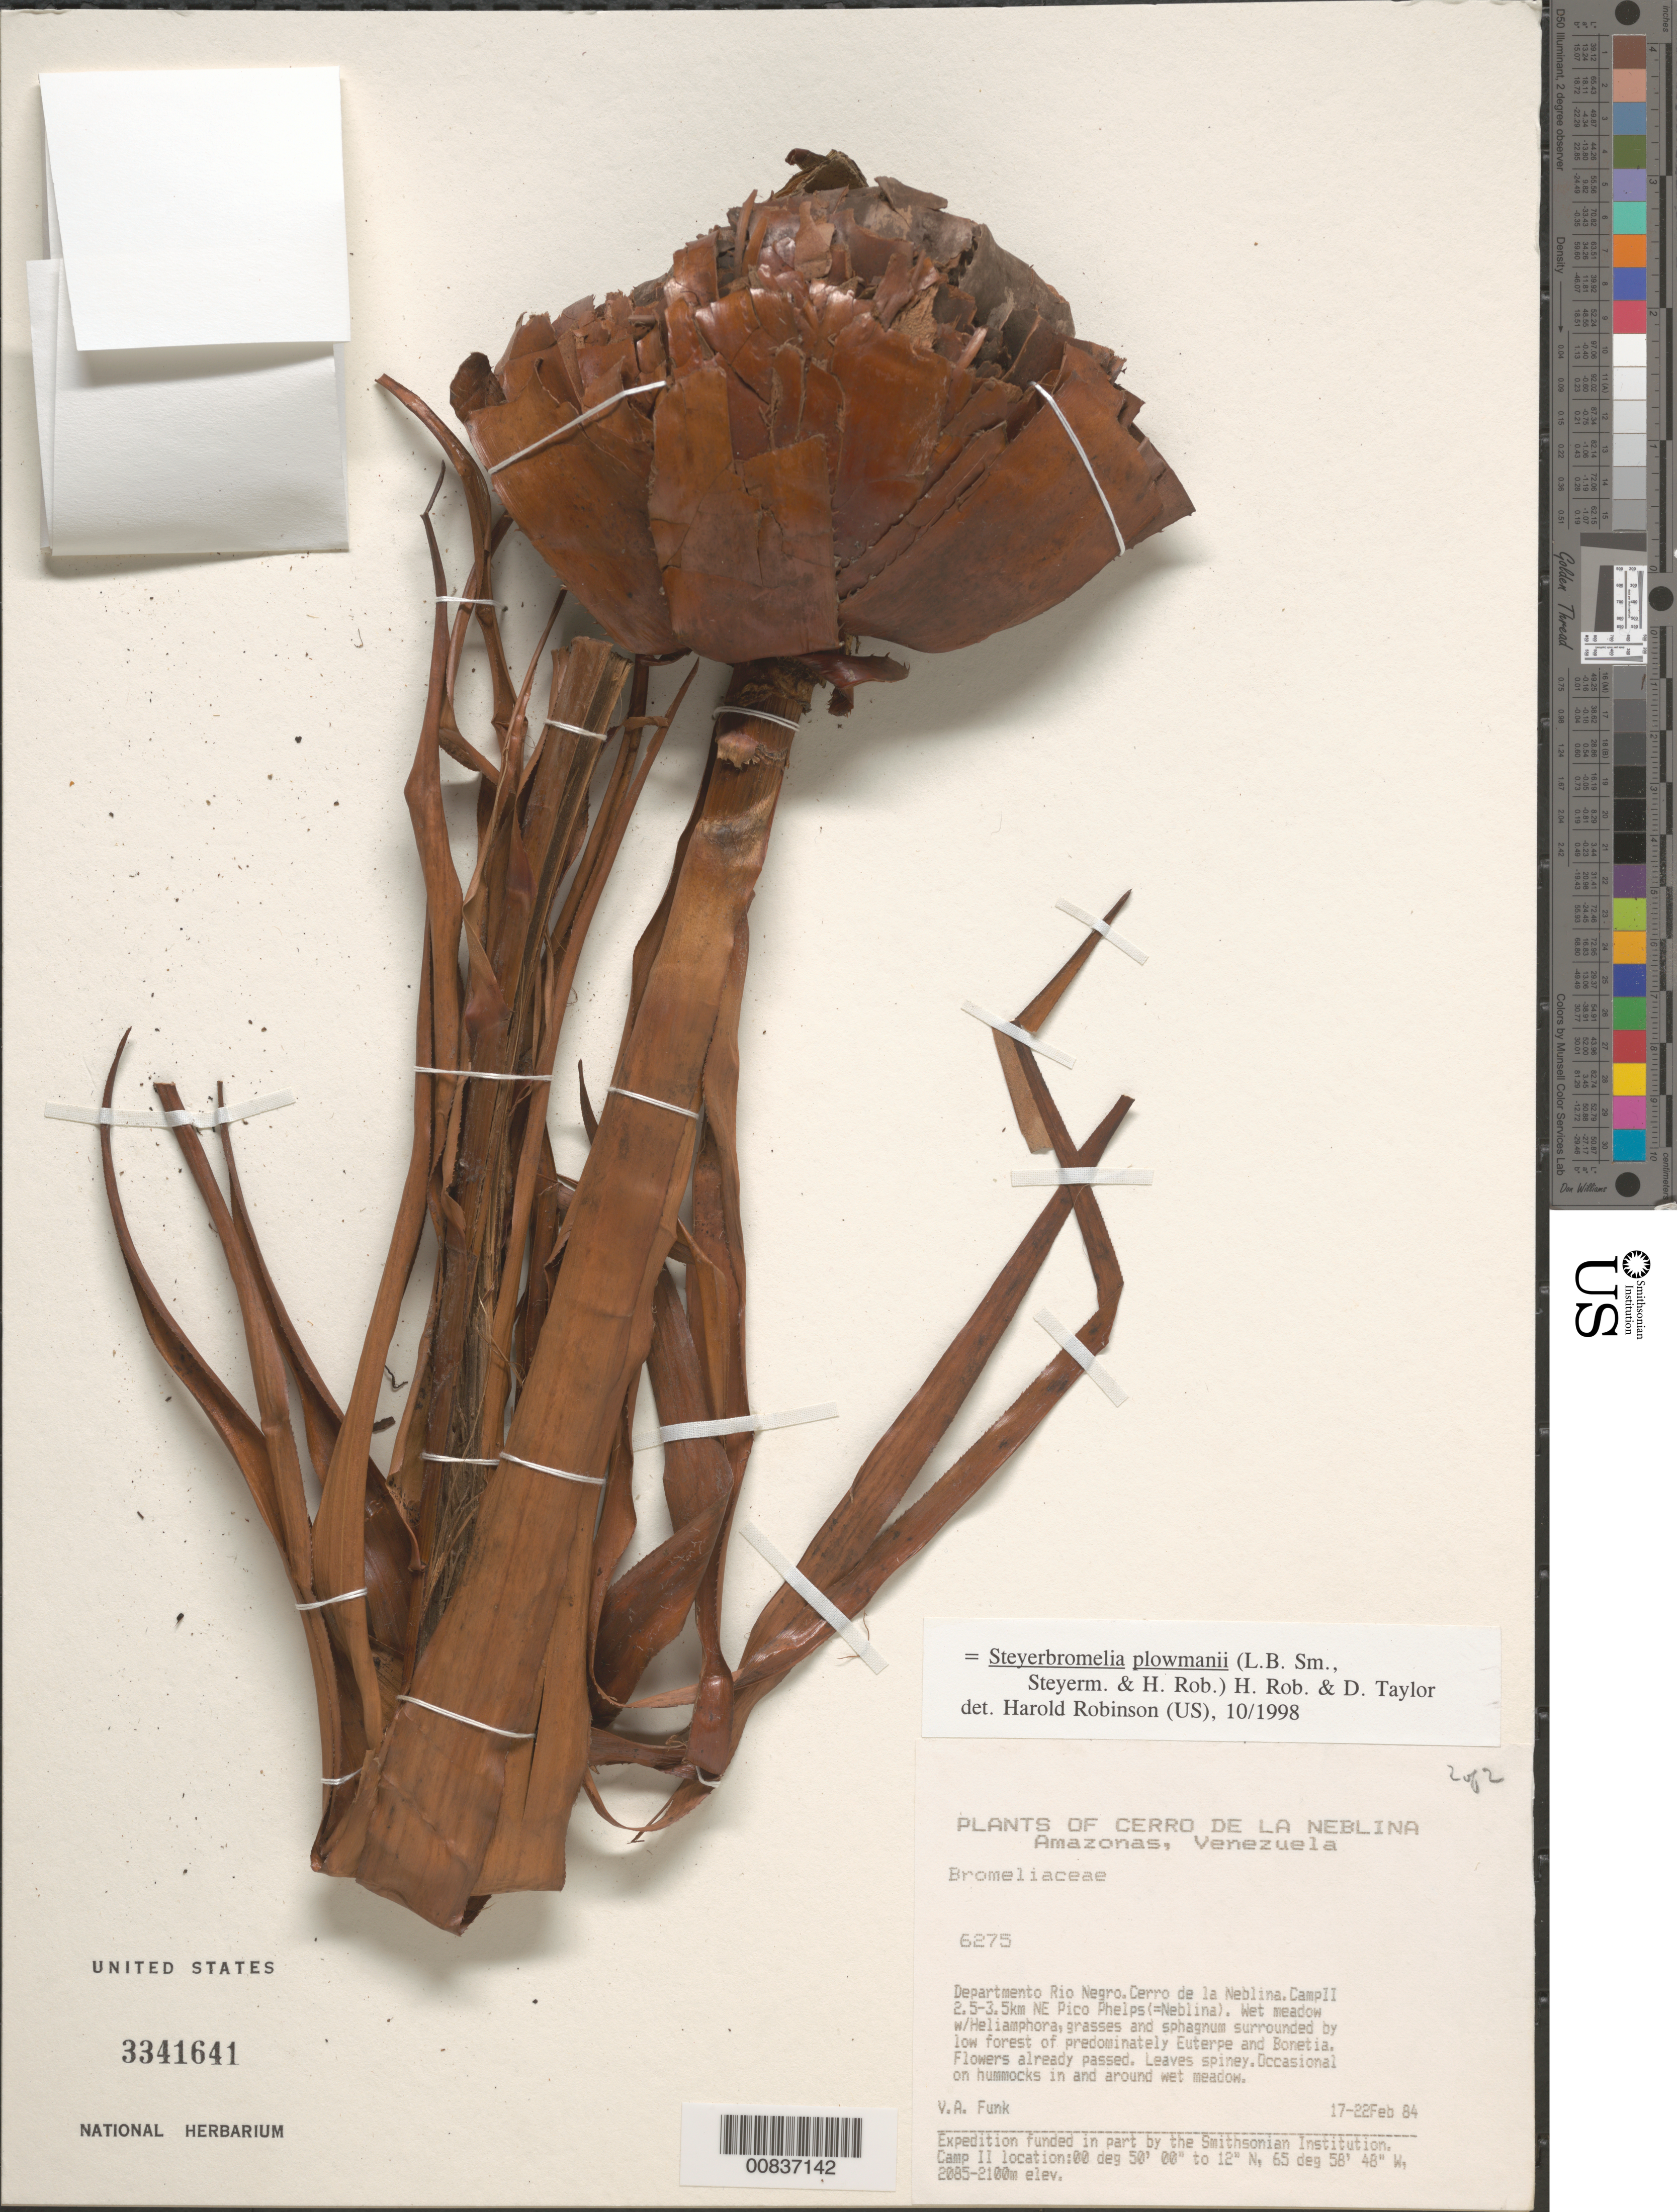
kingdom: Plantae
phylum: Tracheophyta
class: Liliopsida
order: Poales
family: Bromeliaceae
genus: Steyerbromelia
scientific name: Steyerbromelia plowmanii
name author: (L.B. Sm. et al.) H. Rob. & D.C. Taylor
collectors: V. Funk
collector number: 6275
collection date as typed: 17-Feb-84 to 22-Feb-84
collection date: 1984-02-17/1984-02-22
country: Venezuela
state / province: Amazonas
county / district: Río Negro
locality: Cerro de la Neblina, Camp II 2.5-3.5 km NE Pico Phelps (=Neblina)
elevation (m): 2085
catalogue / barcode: US 3341641